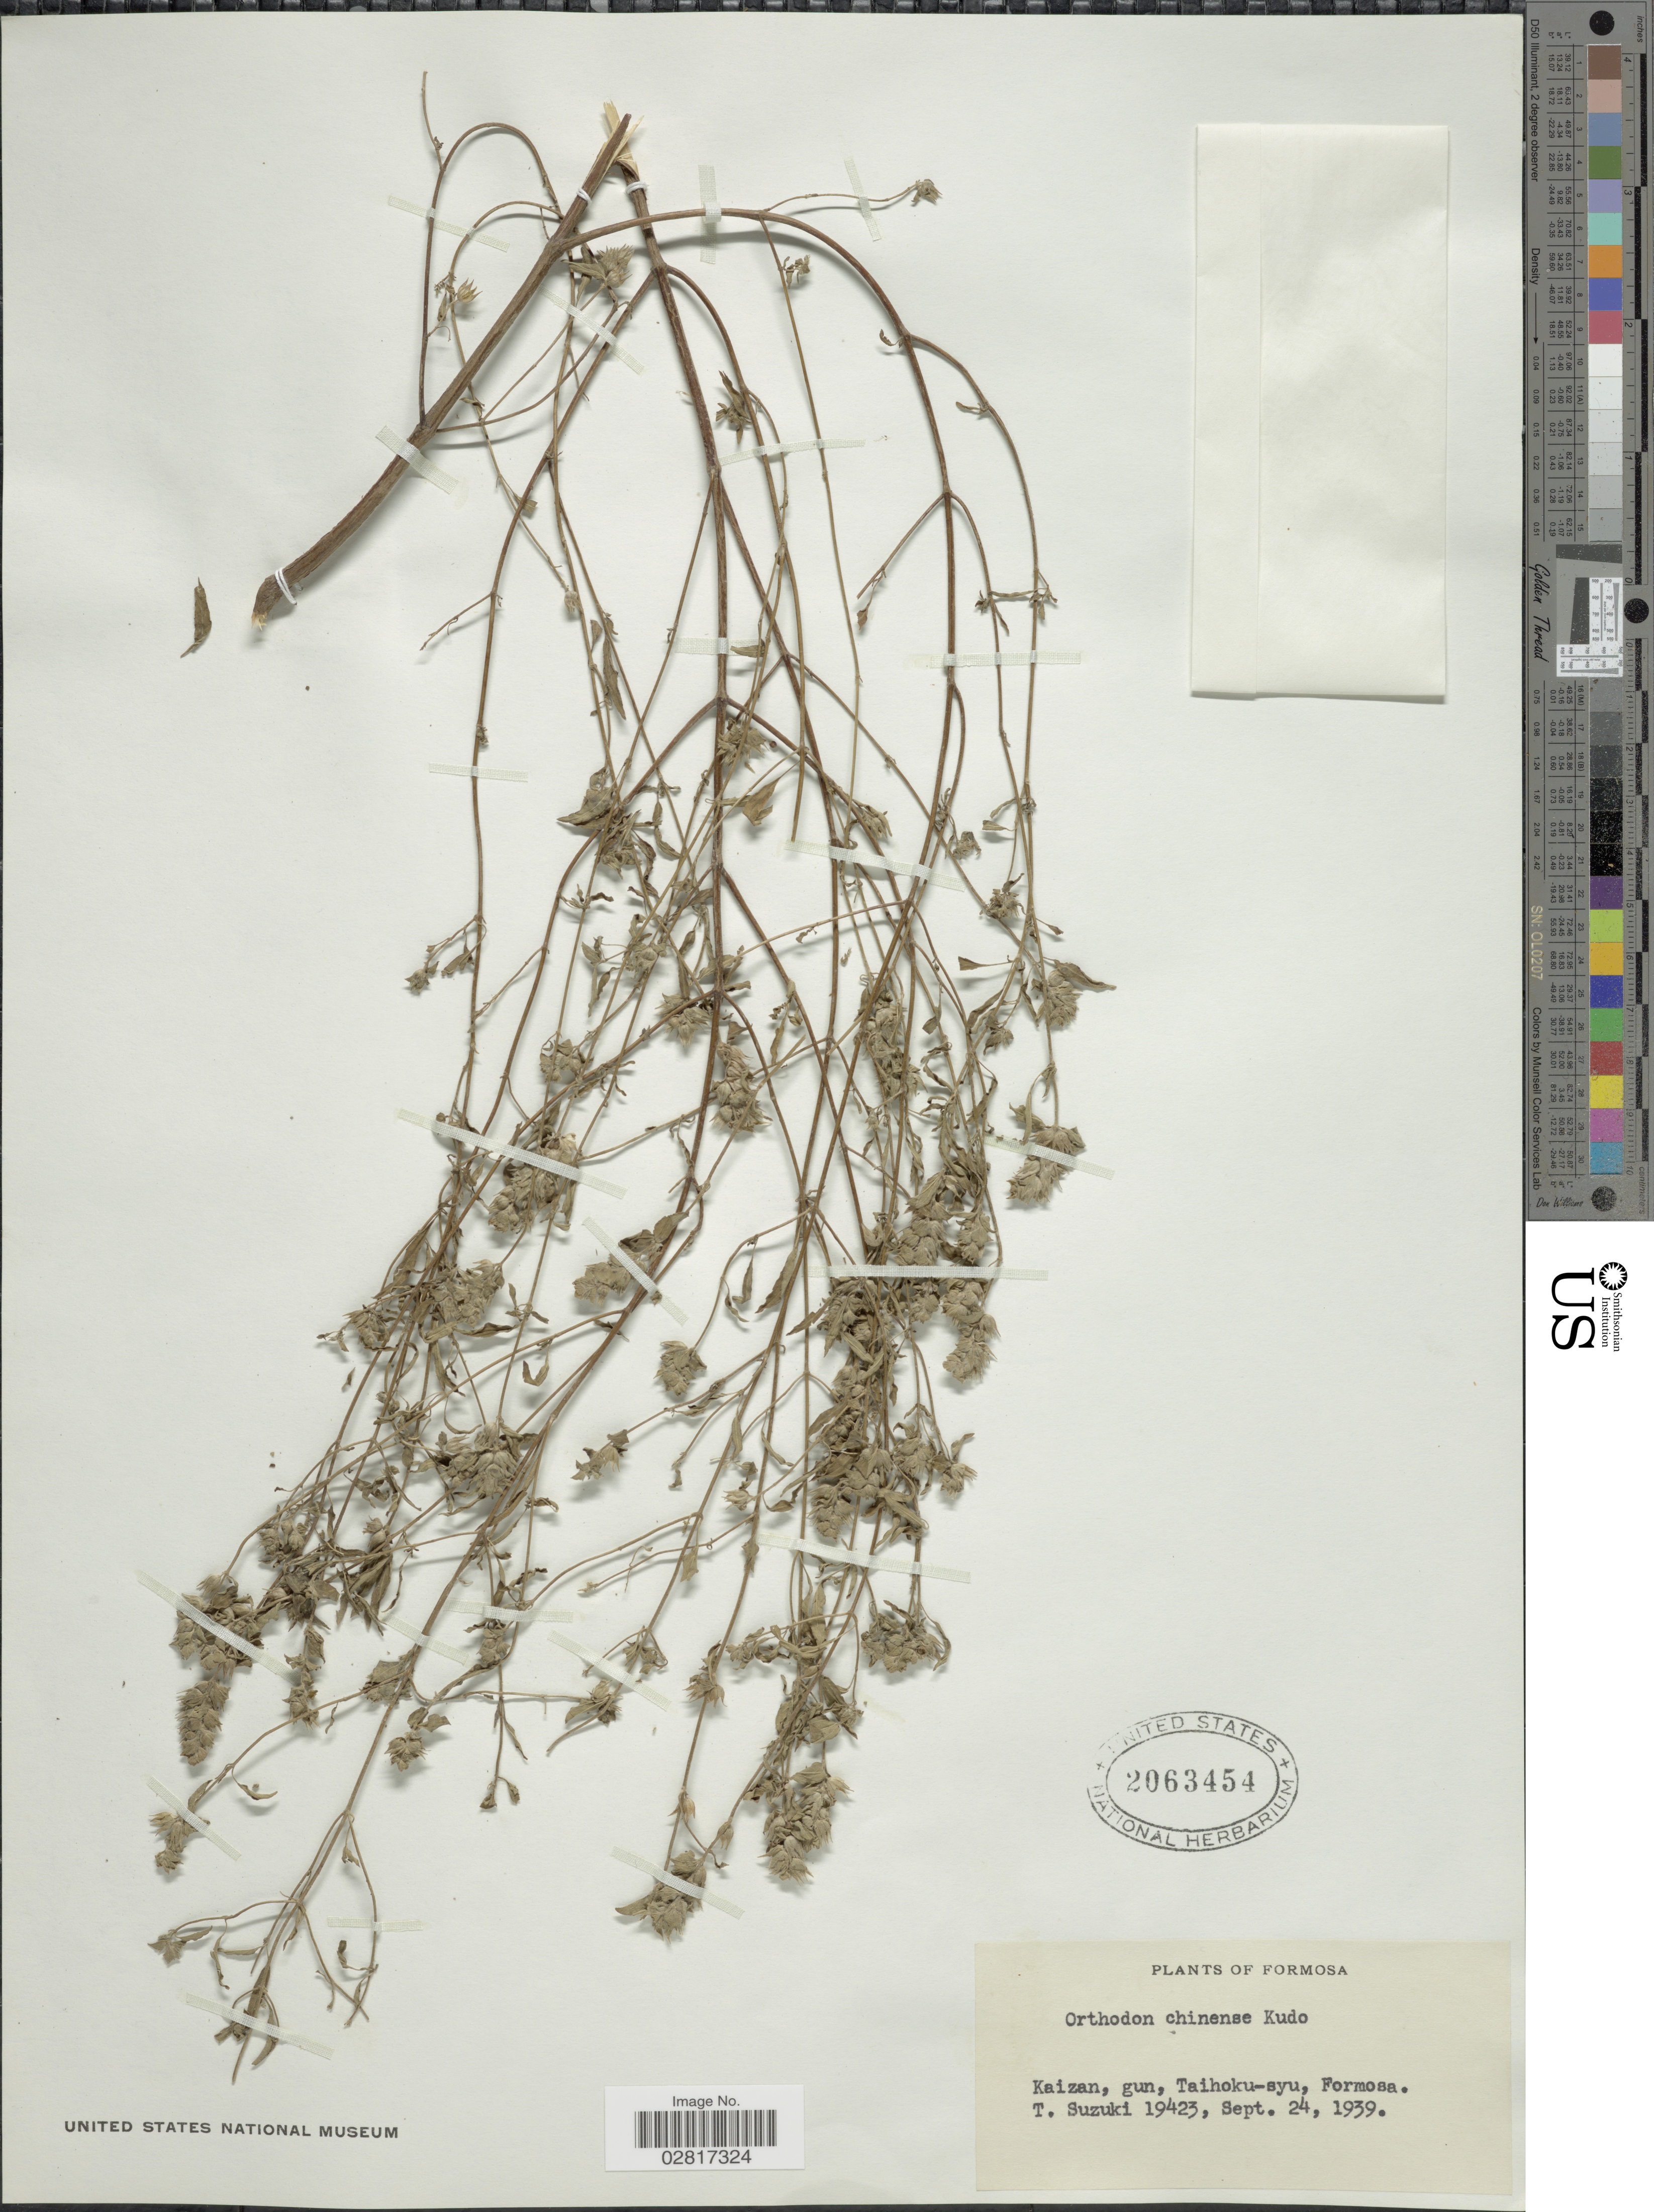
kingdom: Plantae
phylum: Tracheophyta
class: Magnoliopsida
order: Lamiales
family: Lamiaceae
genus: Mosla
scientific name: Mosla chinensis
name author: Maxim.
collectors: T. Suzuki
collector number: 19423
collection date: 1939-09-24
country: Taiwan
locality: Formosa. Kaizan, gun, Taihoku-syu.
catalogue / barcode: US 2063454